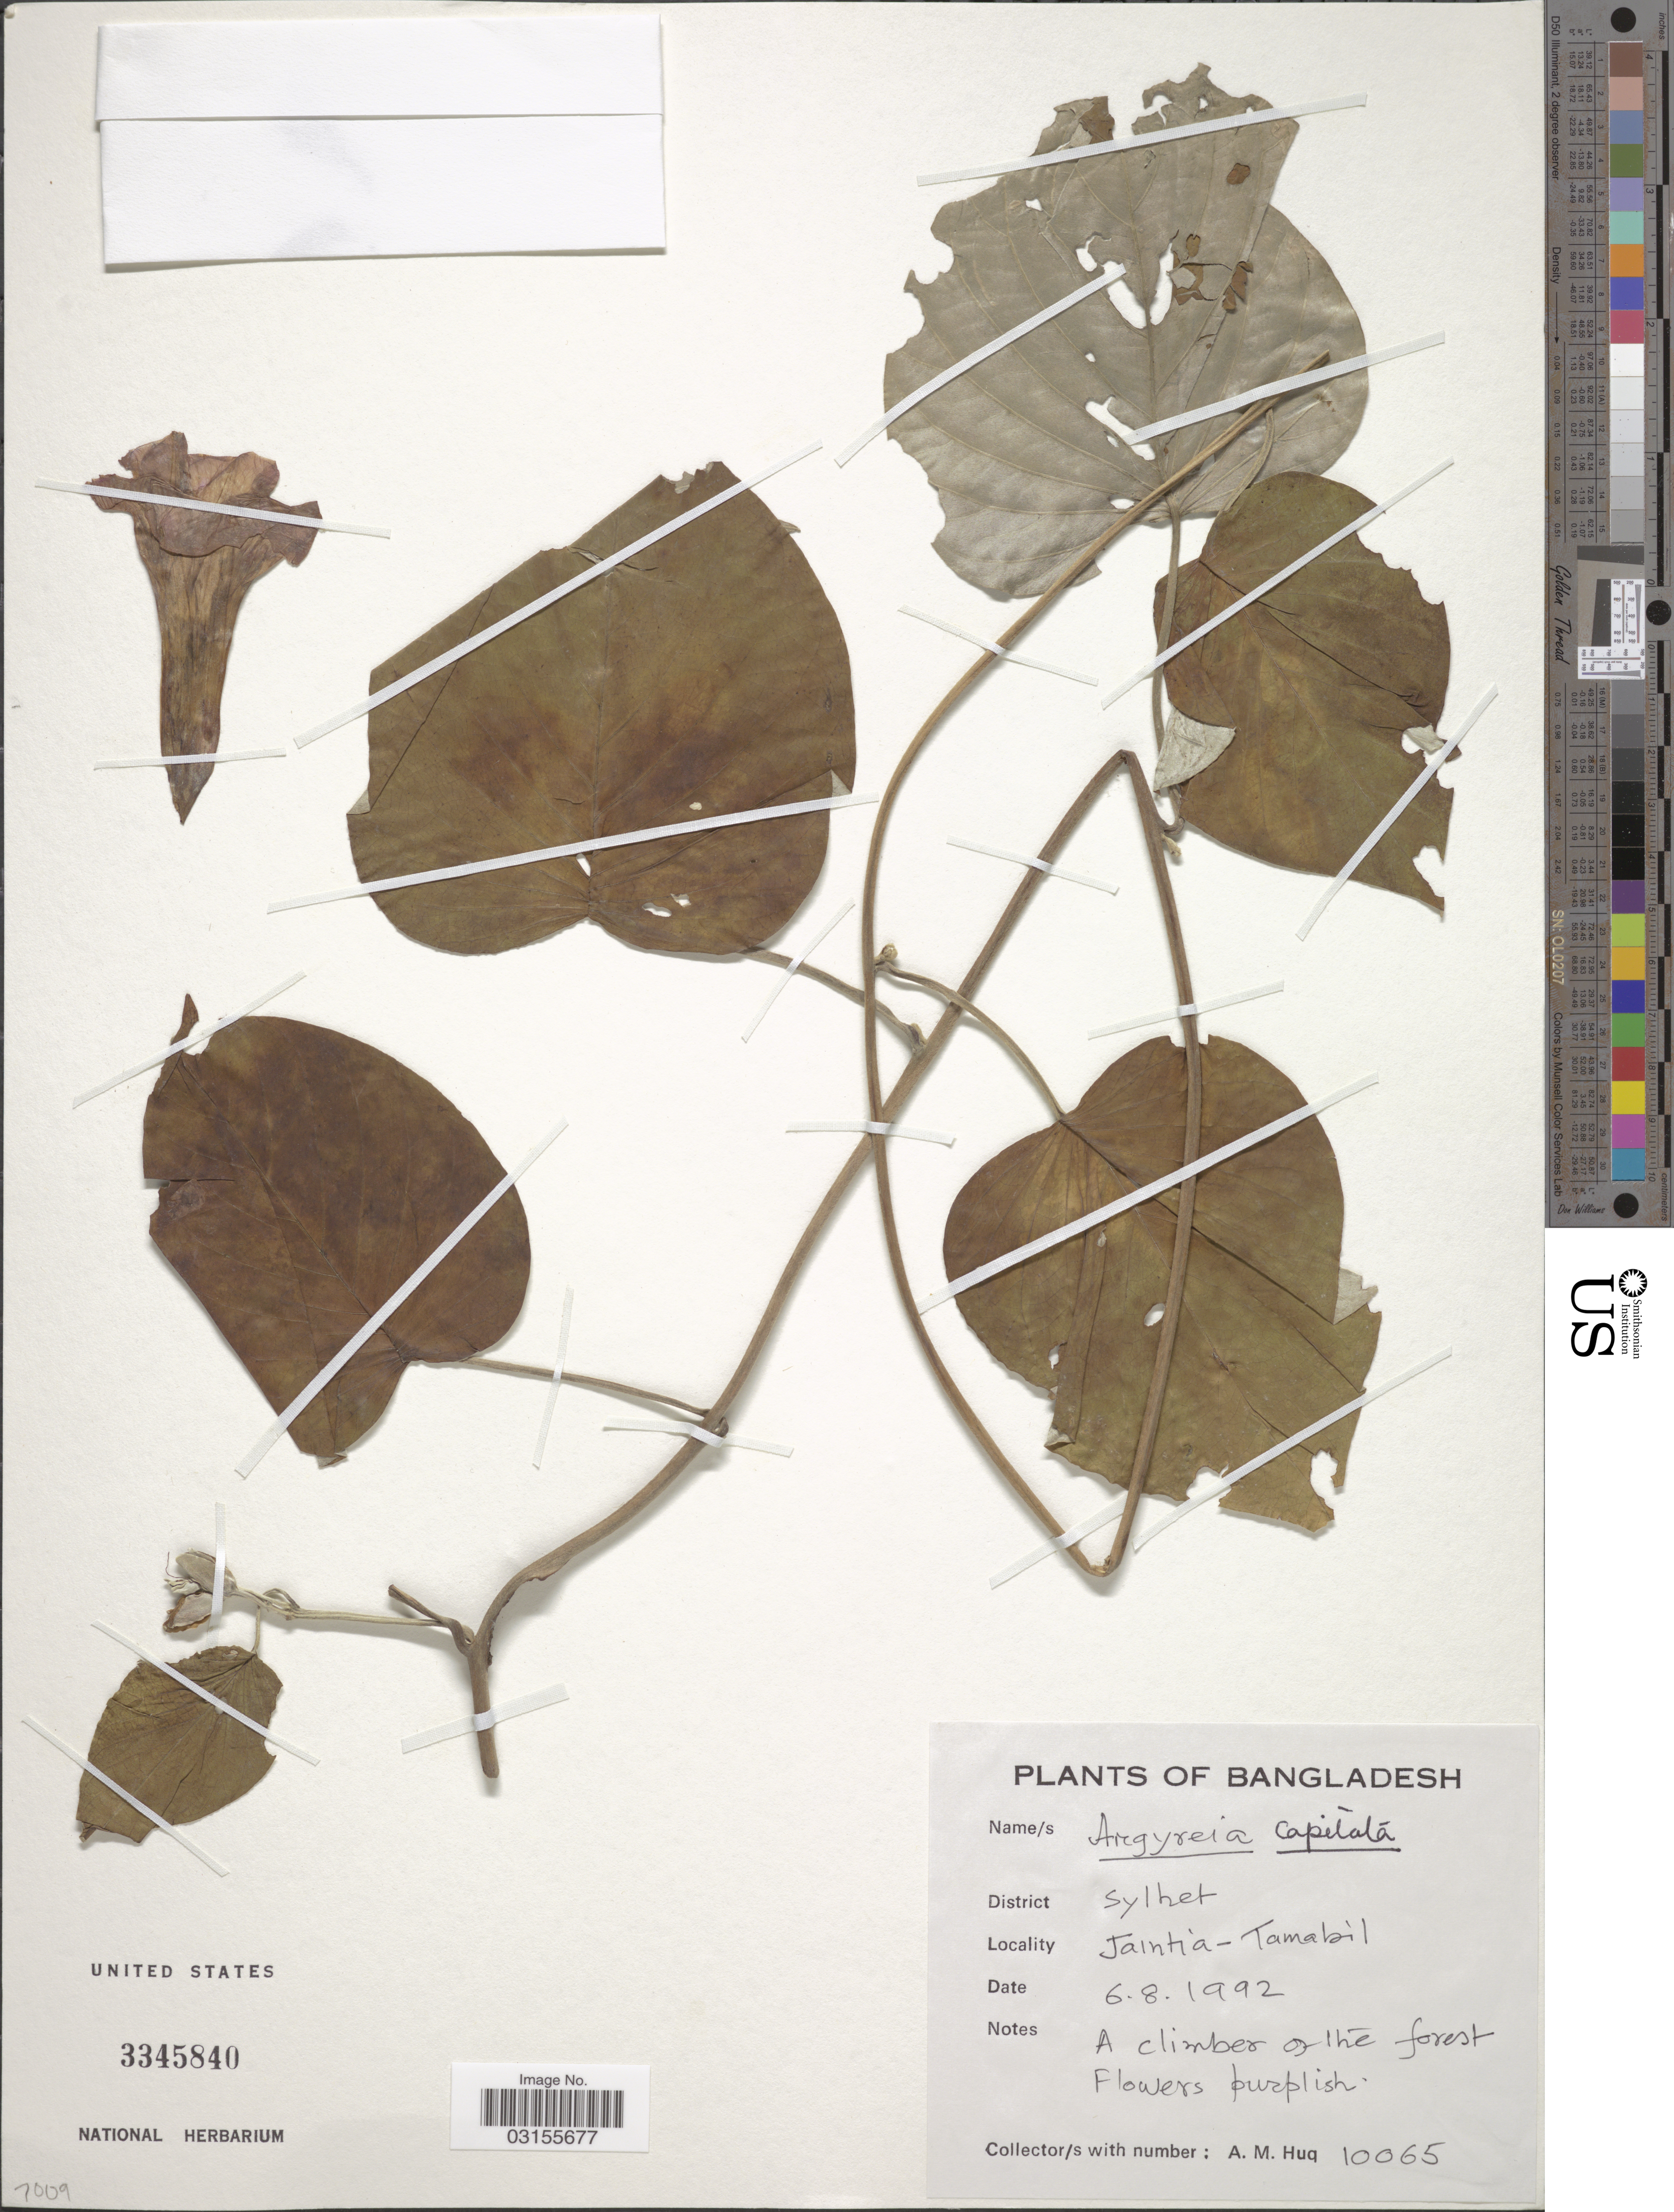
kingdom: Plantae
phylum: Tracheophyta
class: Magnoliopsida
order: Solanales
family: Convolvulaceae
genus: Argyreia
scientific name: Argyreia capitata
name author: (Vahl) Choisy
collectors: A. M. Huq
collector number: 10065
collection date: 1992-08-06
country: Bangladesh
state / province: Sylhet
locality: District Sylhet. Jaintia-Tamabil.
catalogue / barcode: US 3345840